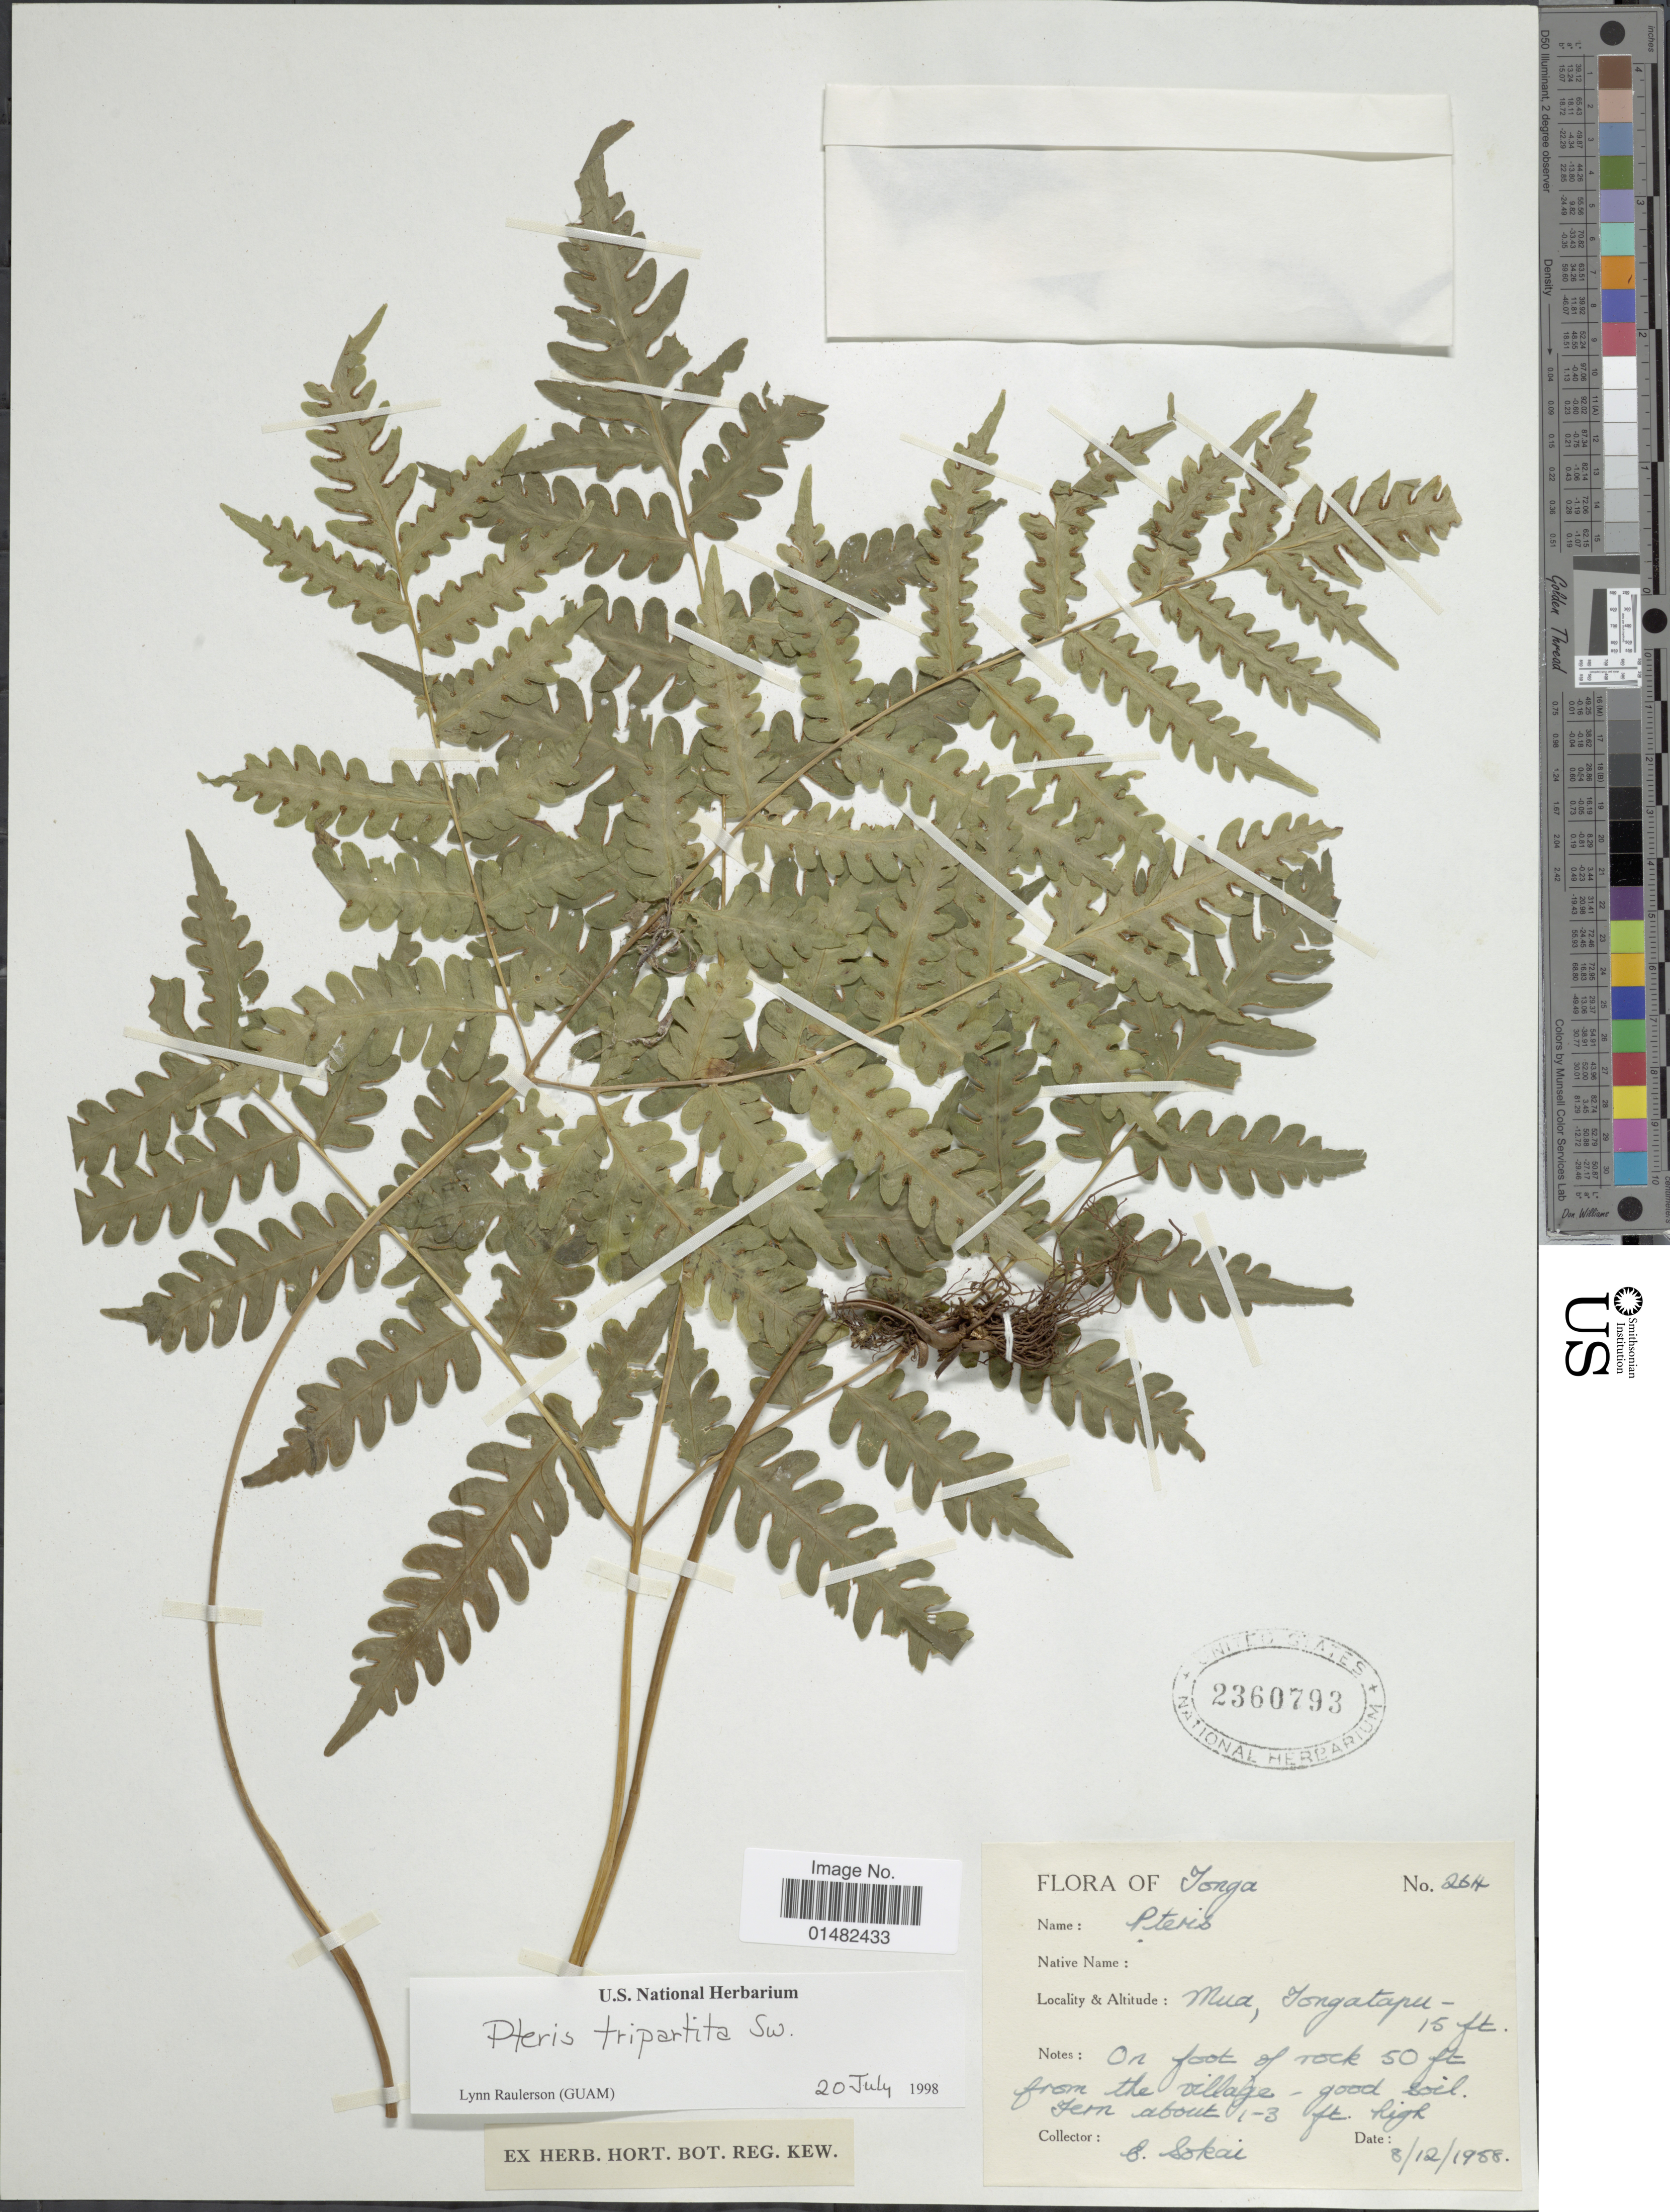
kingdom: Plantae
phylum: Tracheophyta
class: Polypodiopsida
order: Polypodiales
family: Pteridaceae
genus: Pteris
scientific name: Pteris tripartita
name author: Sw.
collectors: S. Sokai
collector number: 264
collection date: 1958-12-08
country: Tonga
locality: Mua, Tongatapu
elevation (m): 5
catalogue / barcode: US 2360793